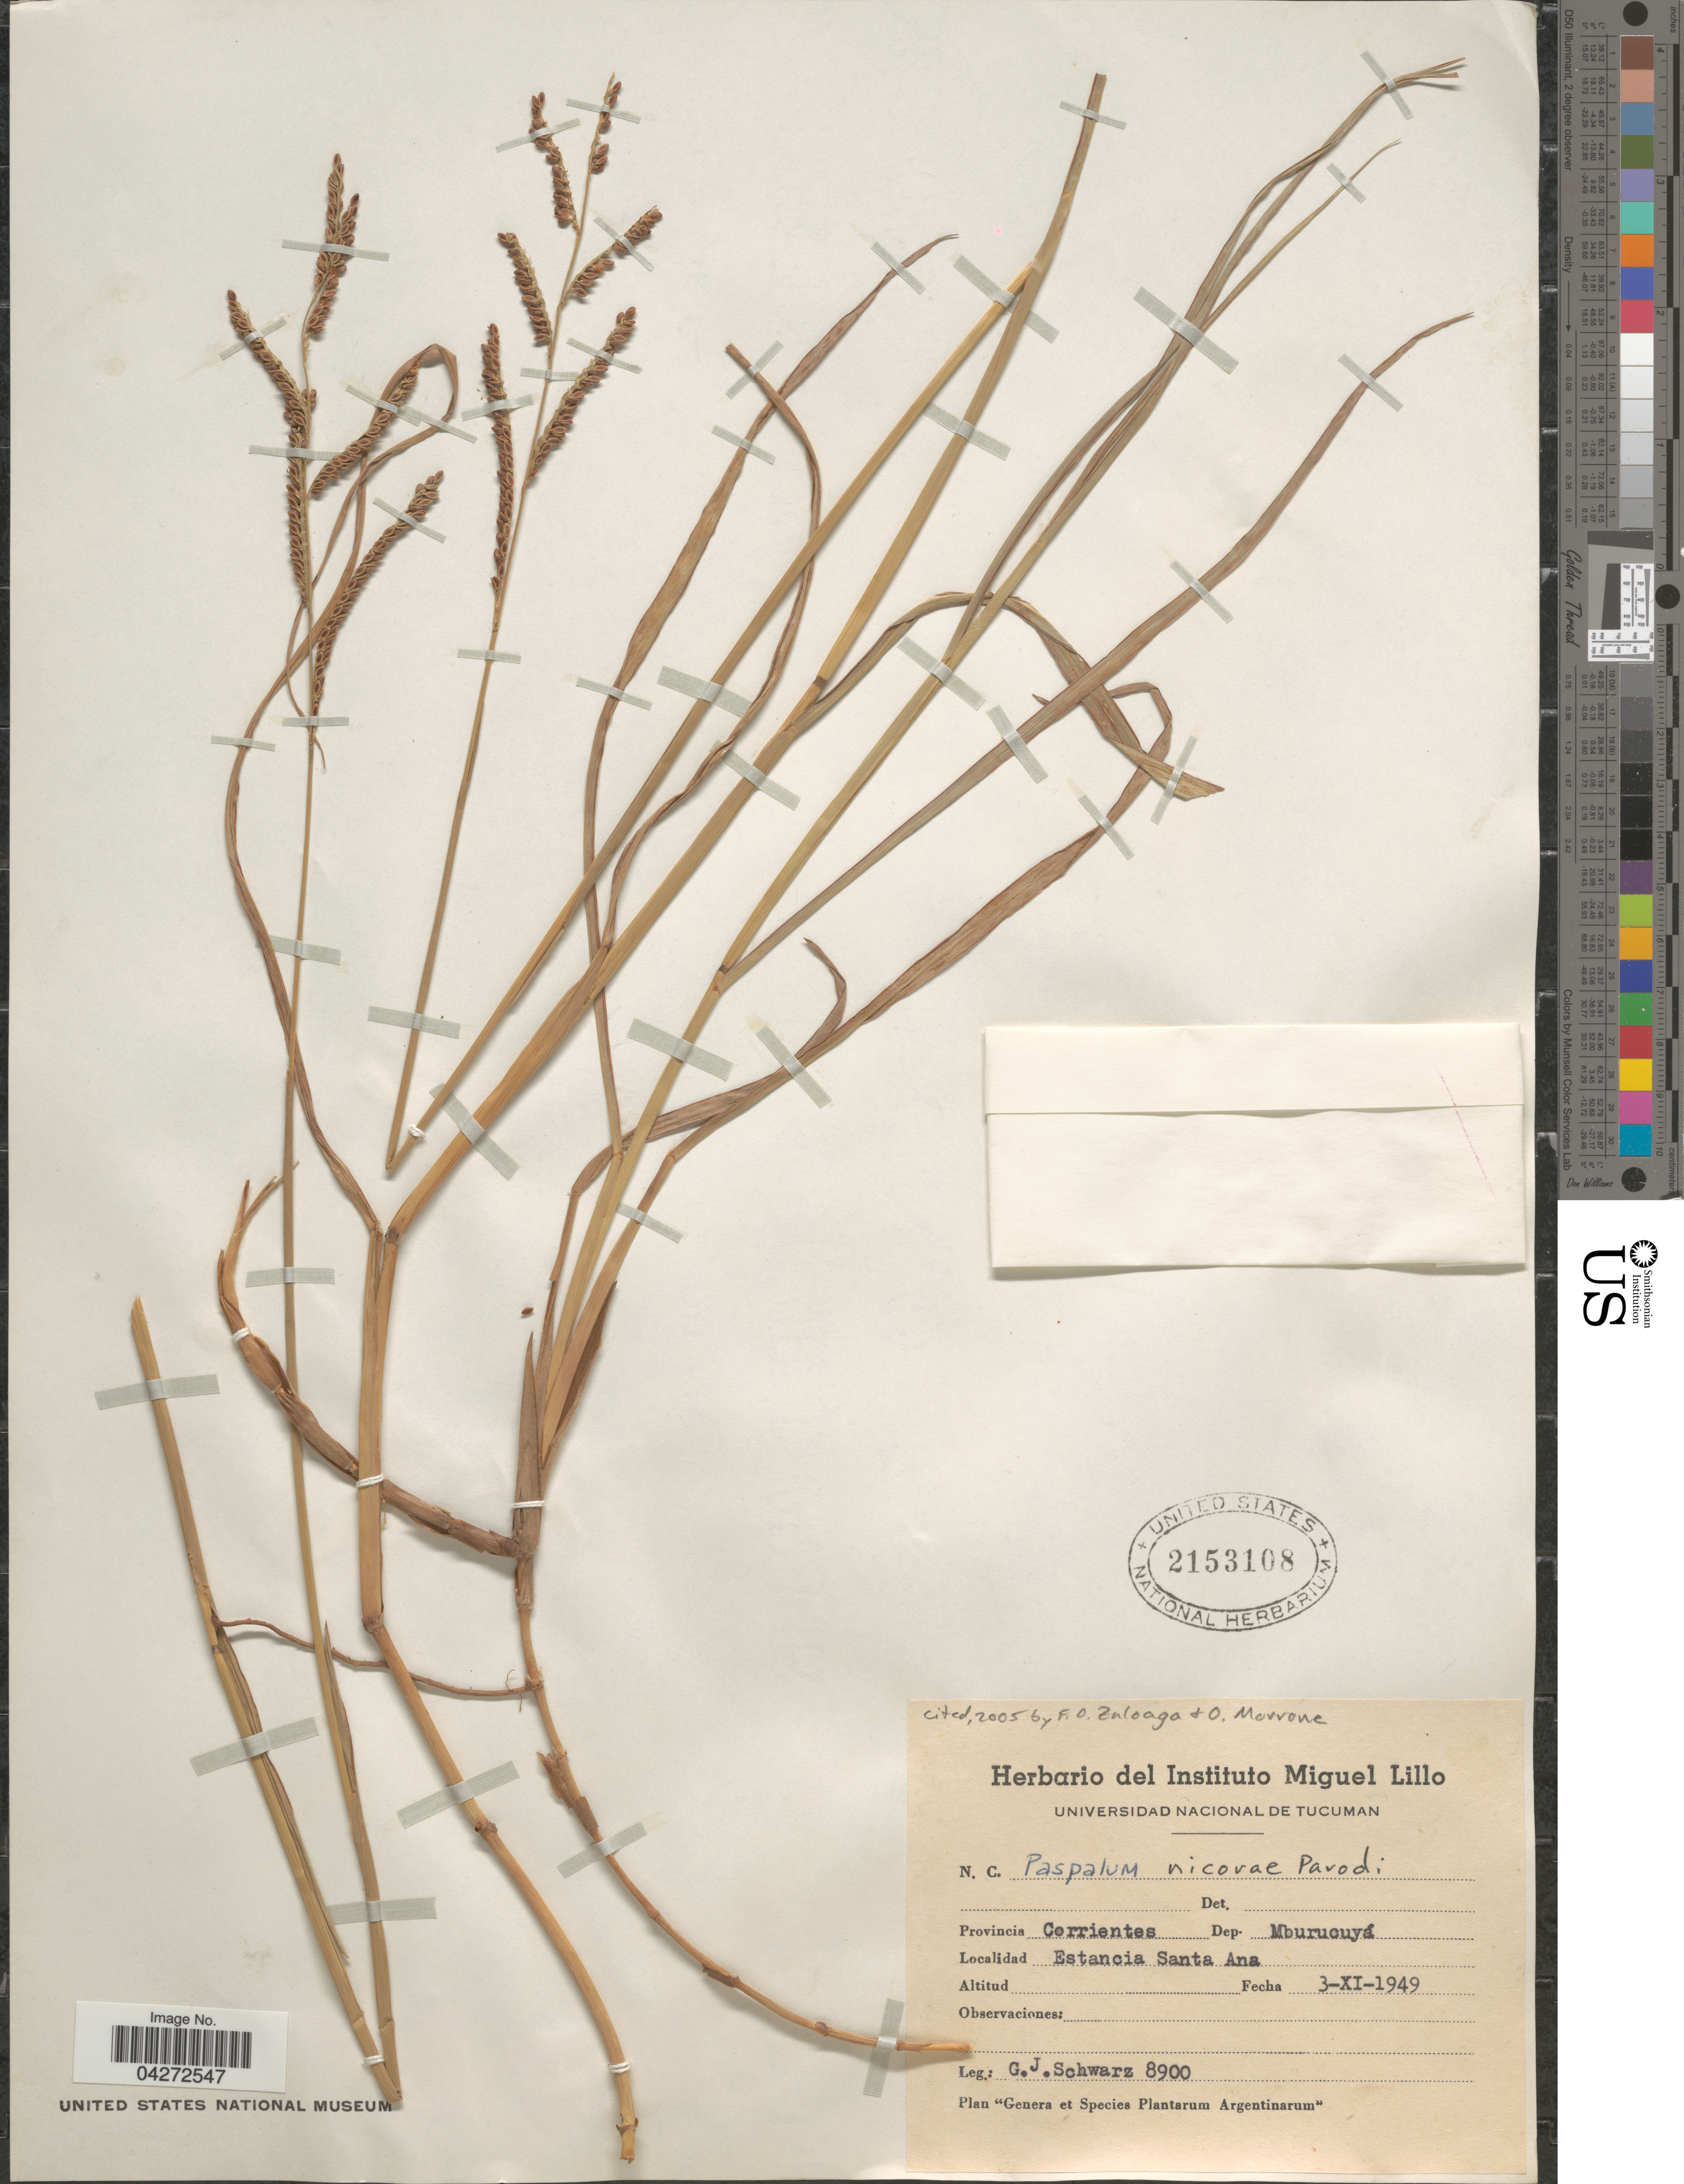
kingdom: Plantae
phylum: Tracheophyta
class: Liliopsida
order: Poales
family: Poaceae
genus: Paspalum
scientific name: Paspalum nicorae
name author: Parodi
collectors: G. J. Schwarz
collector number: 8900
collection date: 1949-11-03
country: Argentina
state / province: Corrientes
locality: Dep. Mburucuyá. Estancia Santa Ana.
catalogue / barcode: US 2153108